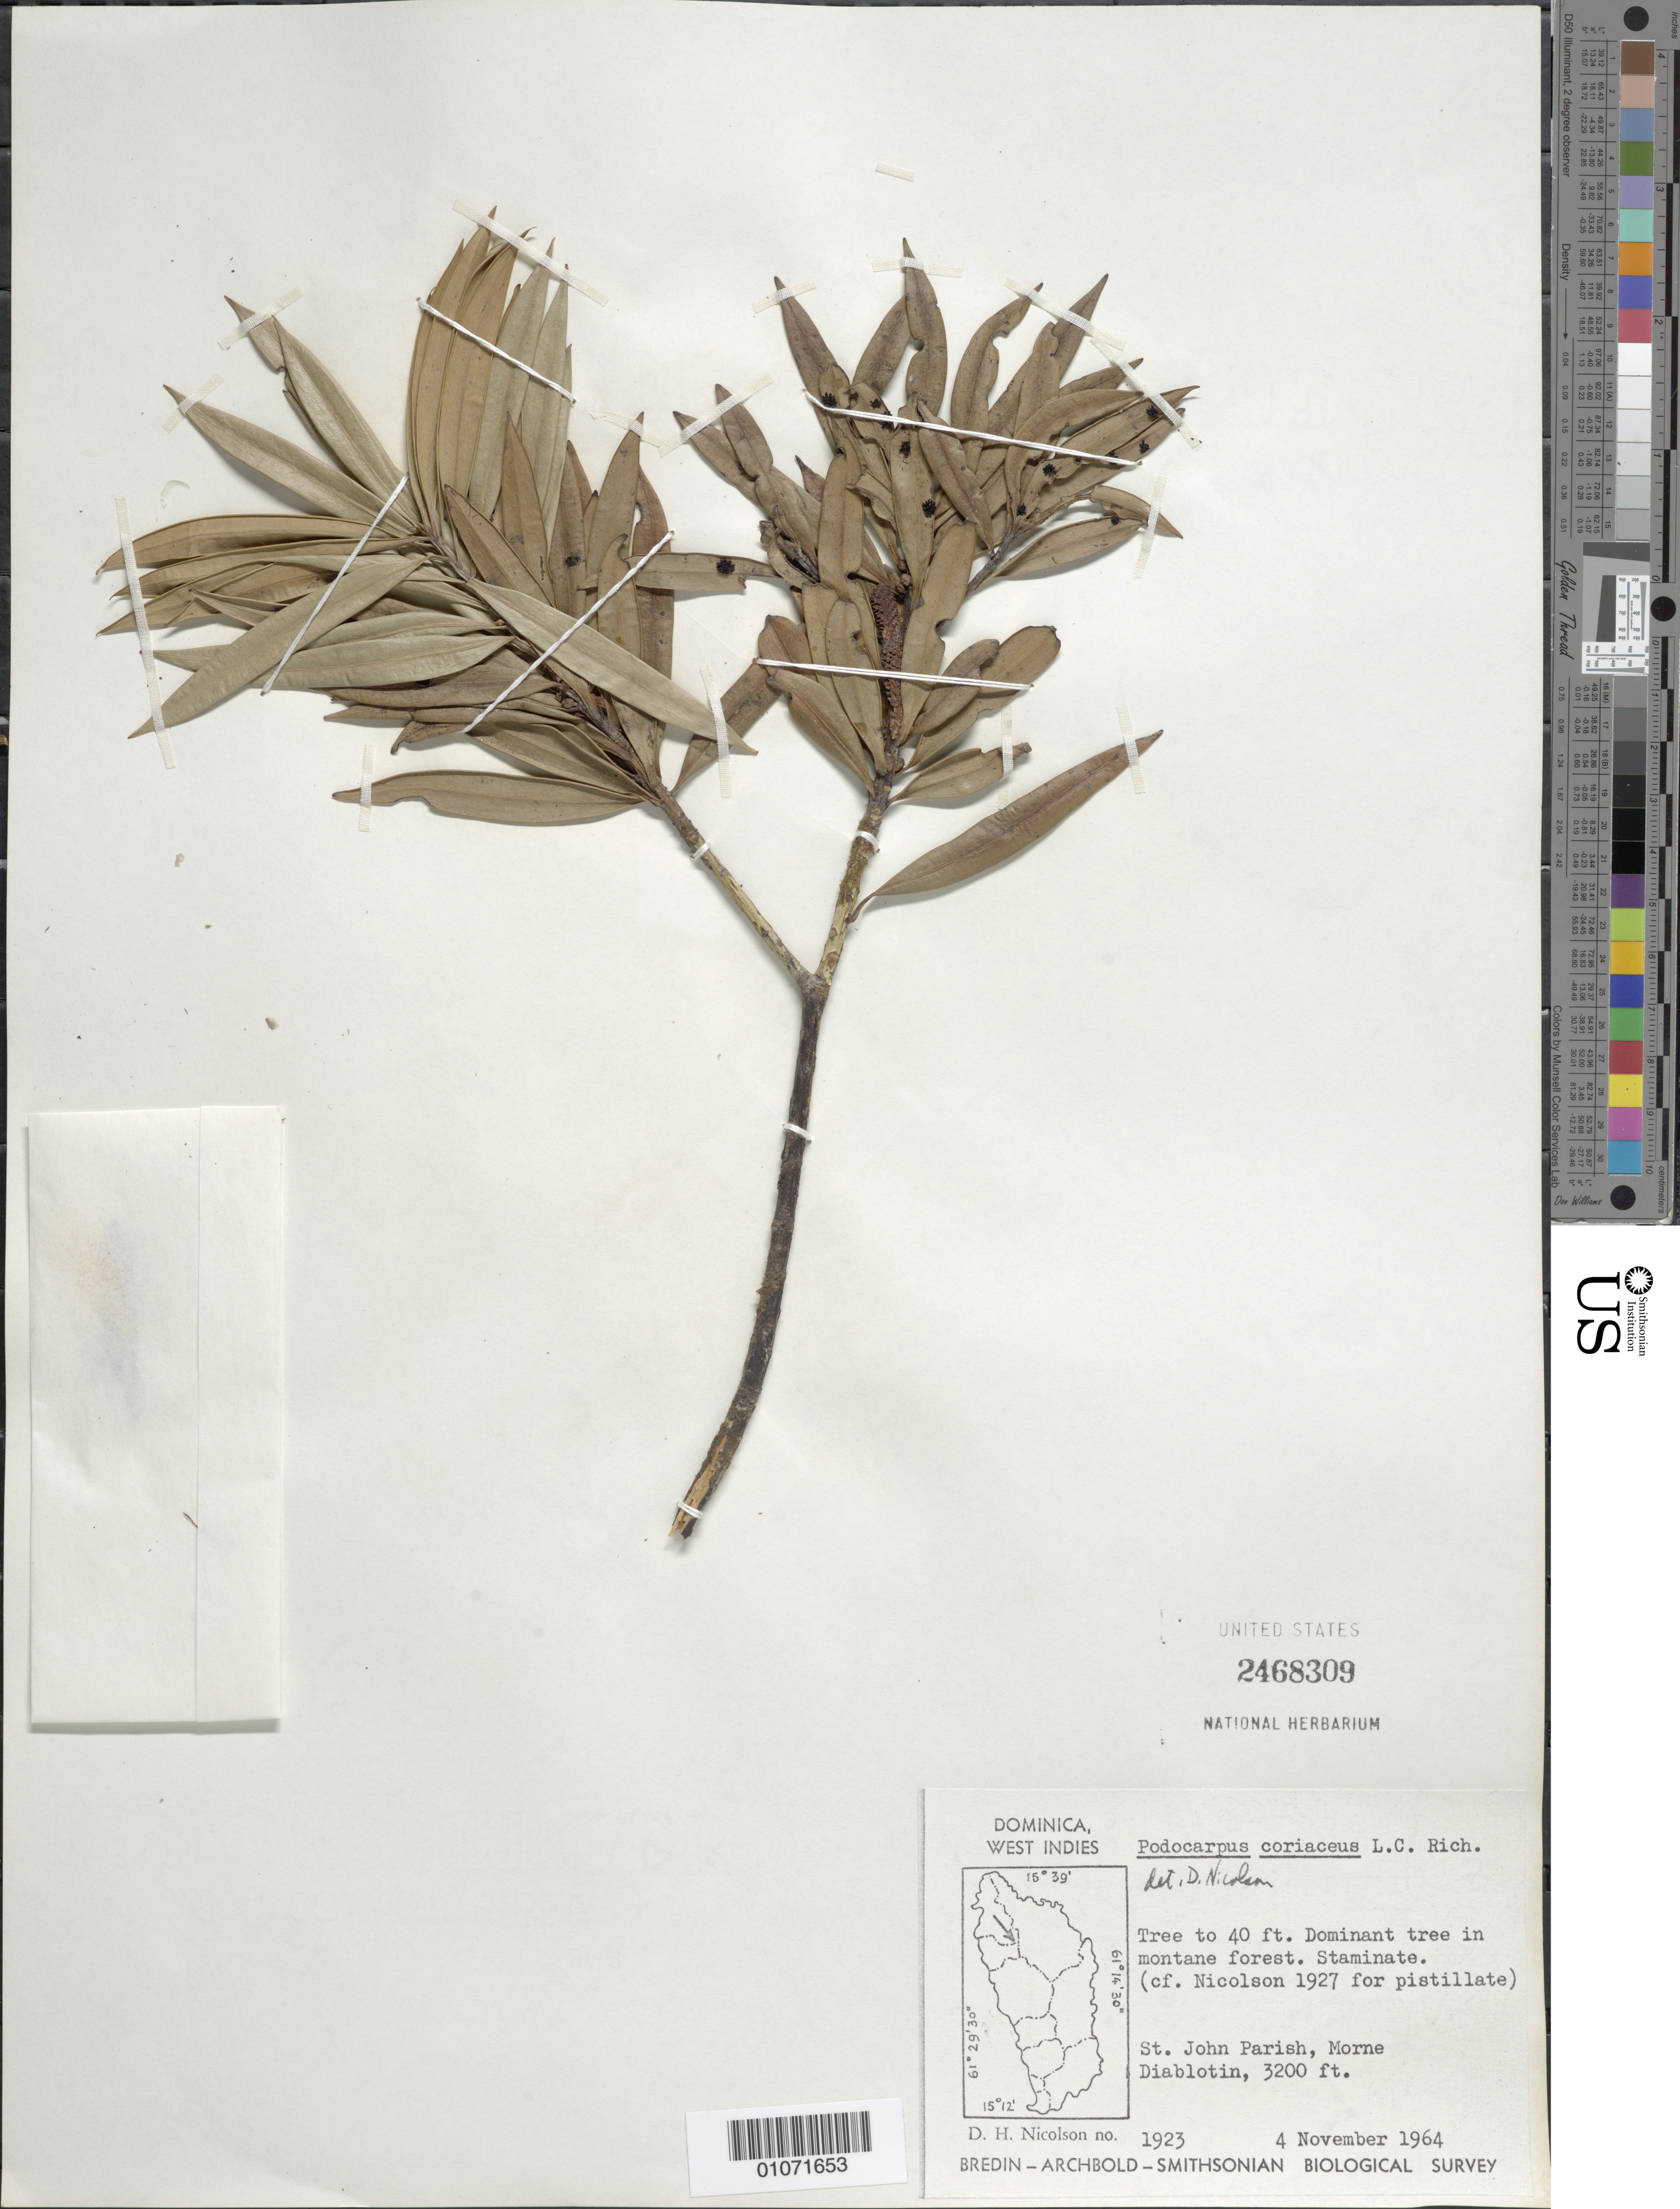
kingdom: Plantae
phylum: Tracheophyta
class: Pinopsida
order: Pinales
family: Podocarpaceae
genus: Podocarpus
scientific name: Podocarpus coriaceus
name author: Rich. & A. Rich.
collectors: D. H. Nicolson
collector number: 1923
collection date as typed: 04 Nov 1964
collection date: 1964-11-04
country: Dominica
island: Dominica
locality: St. John Parish, Morne Diablotion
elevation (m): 975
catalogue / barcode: US 2468309